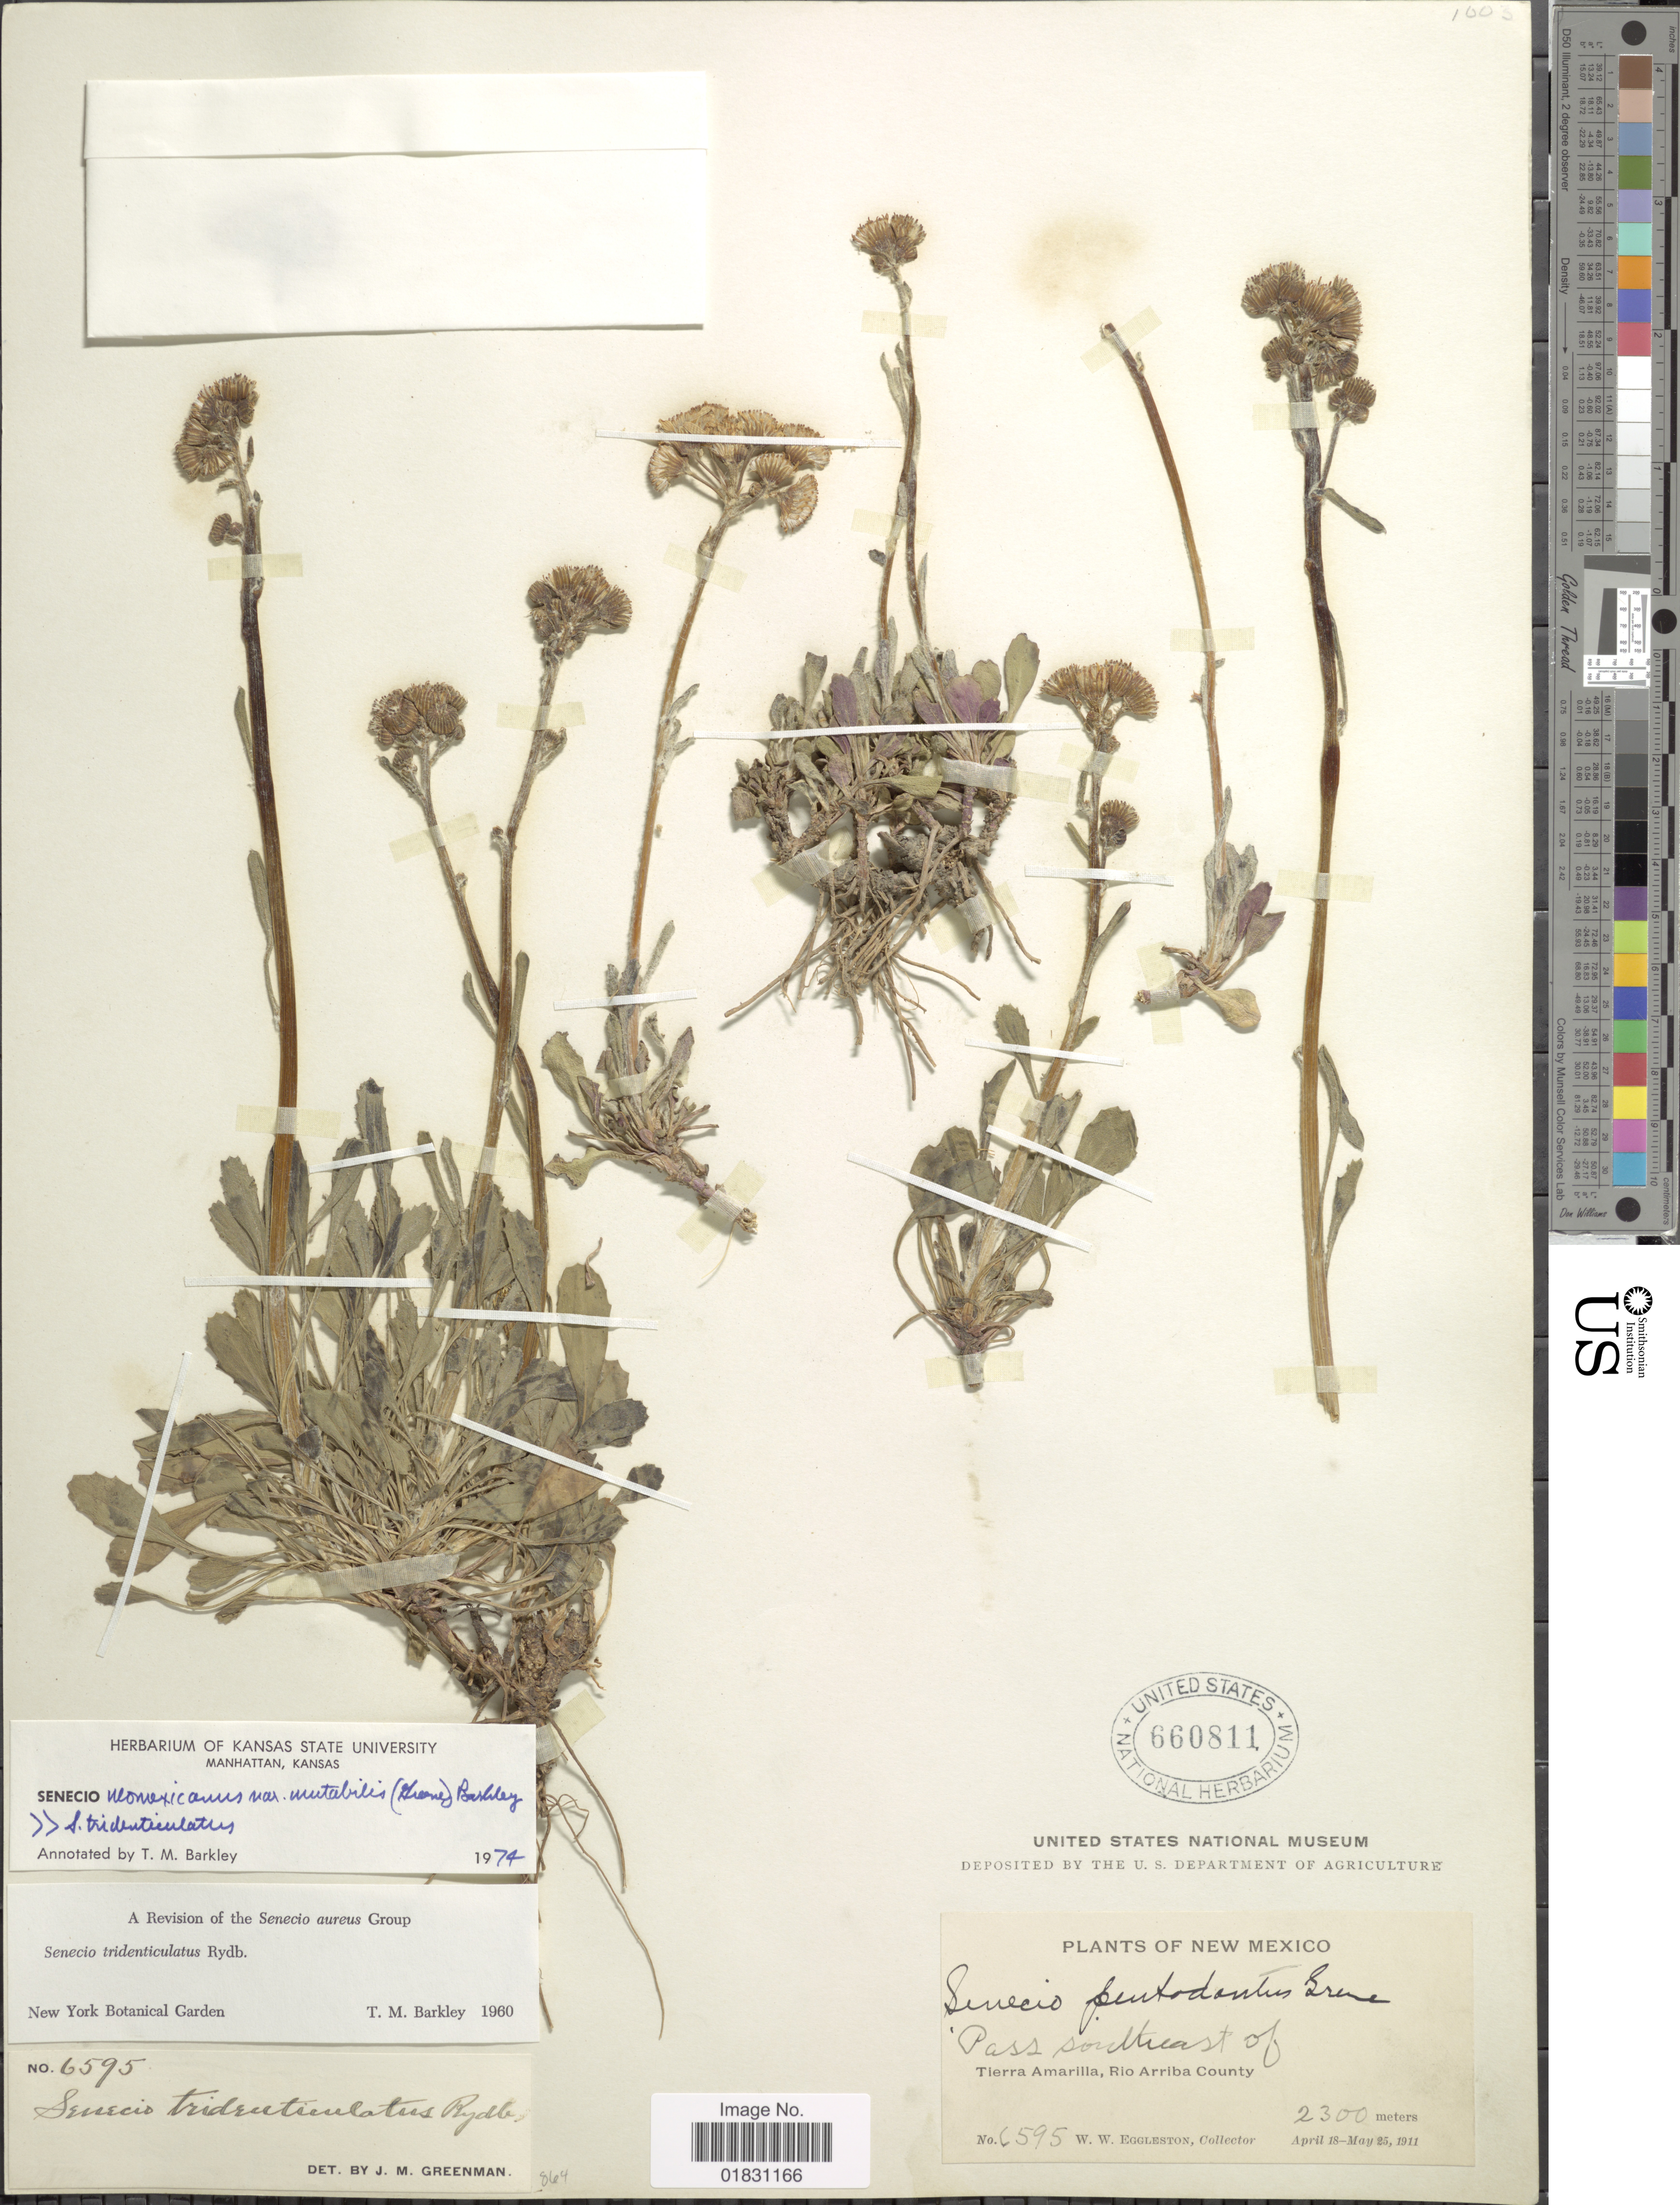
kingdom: Plantae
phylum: Tracheophyta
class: Magnoliopsida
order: Asterales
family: Asteraceae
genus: Packera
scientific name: Packera neomexicana var. mutabilis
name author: (Greene) W.A. Weber & Á. Löve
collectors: W. W. Eggleston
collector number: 6595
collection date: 1911-04-18/1911-05-25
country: United States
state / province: New Mexico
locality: Pass southeast of Tierra Amarilla, Rio Arriba County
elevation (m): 2300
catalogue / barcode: US 660811